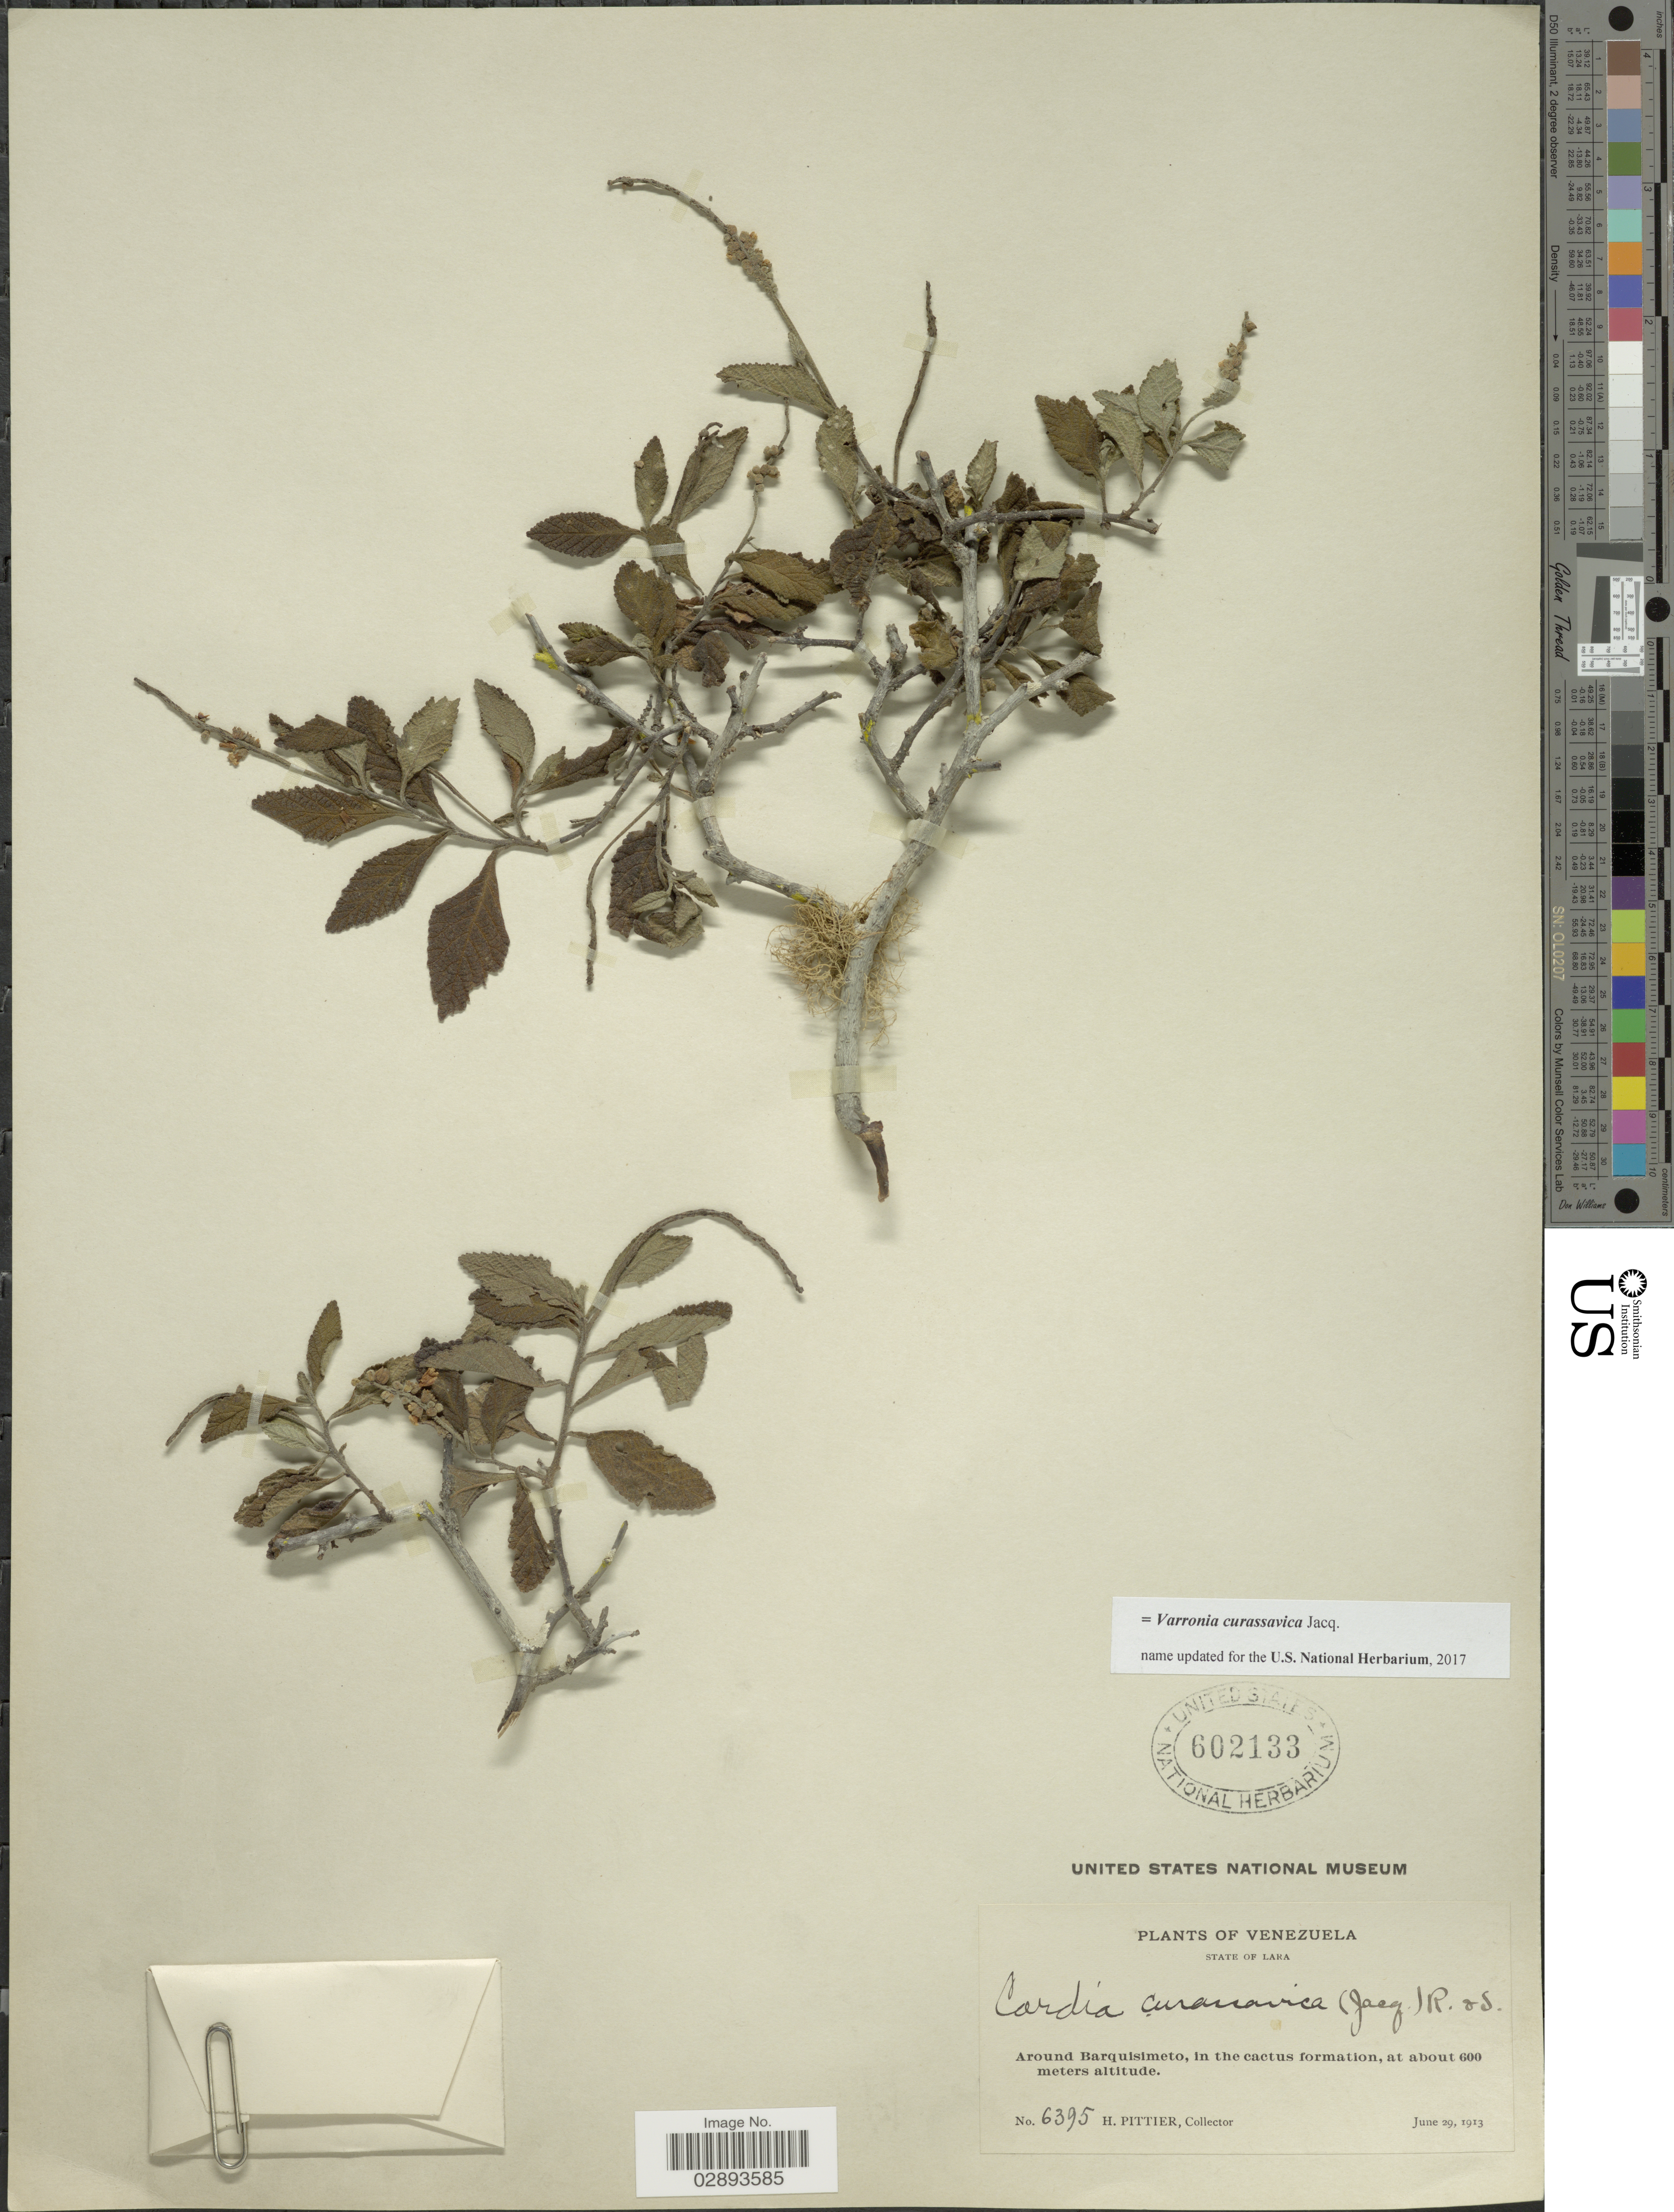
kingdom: Plantae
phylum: Tracheophyta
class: Magnoliopsida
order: Boraginales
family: Cordiaceae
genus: Varronia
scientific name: Varronia curassavica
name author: Jacq.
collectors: H. F. Pittier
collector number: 6395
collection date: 1913-06-29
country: Venezuela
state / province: Lara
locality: State of Lara, Around Barquisimeto, in the cactus formation.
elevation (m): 600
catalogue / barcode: US 602133